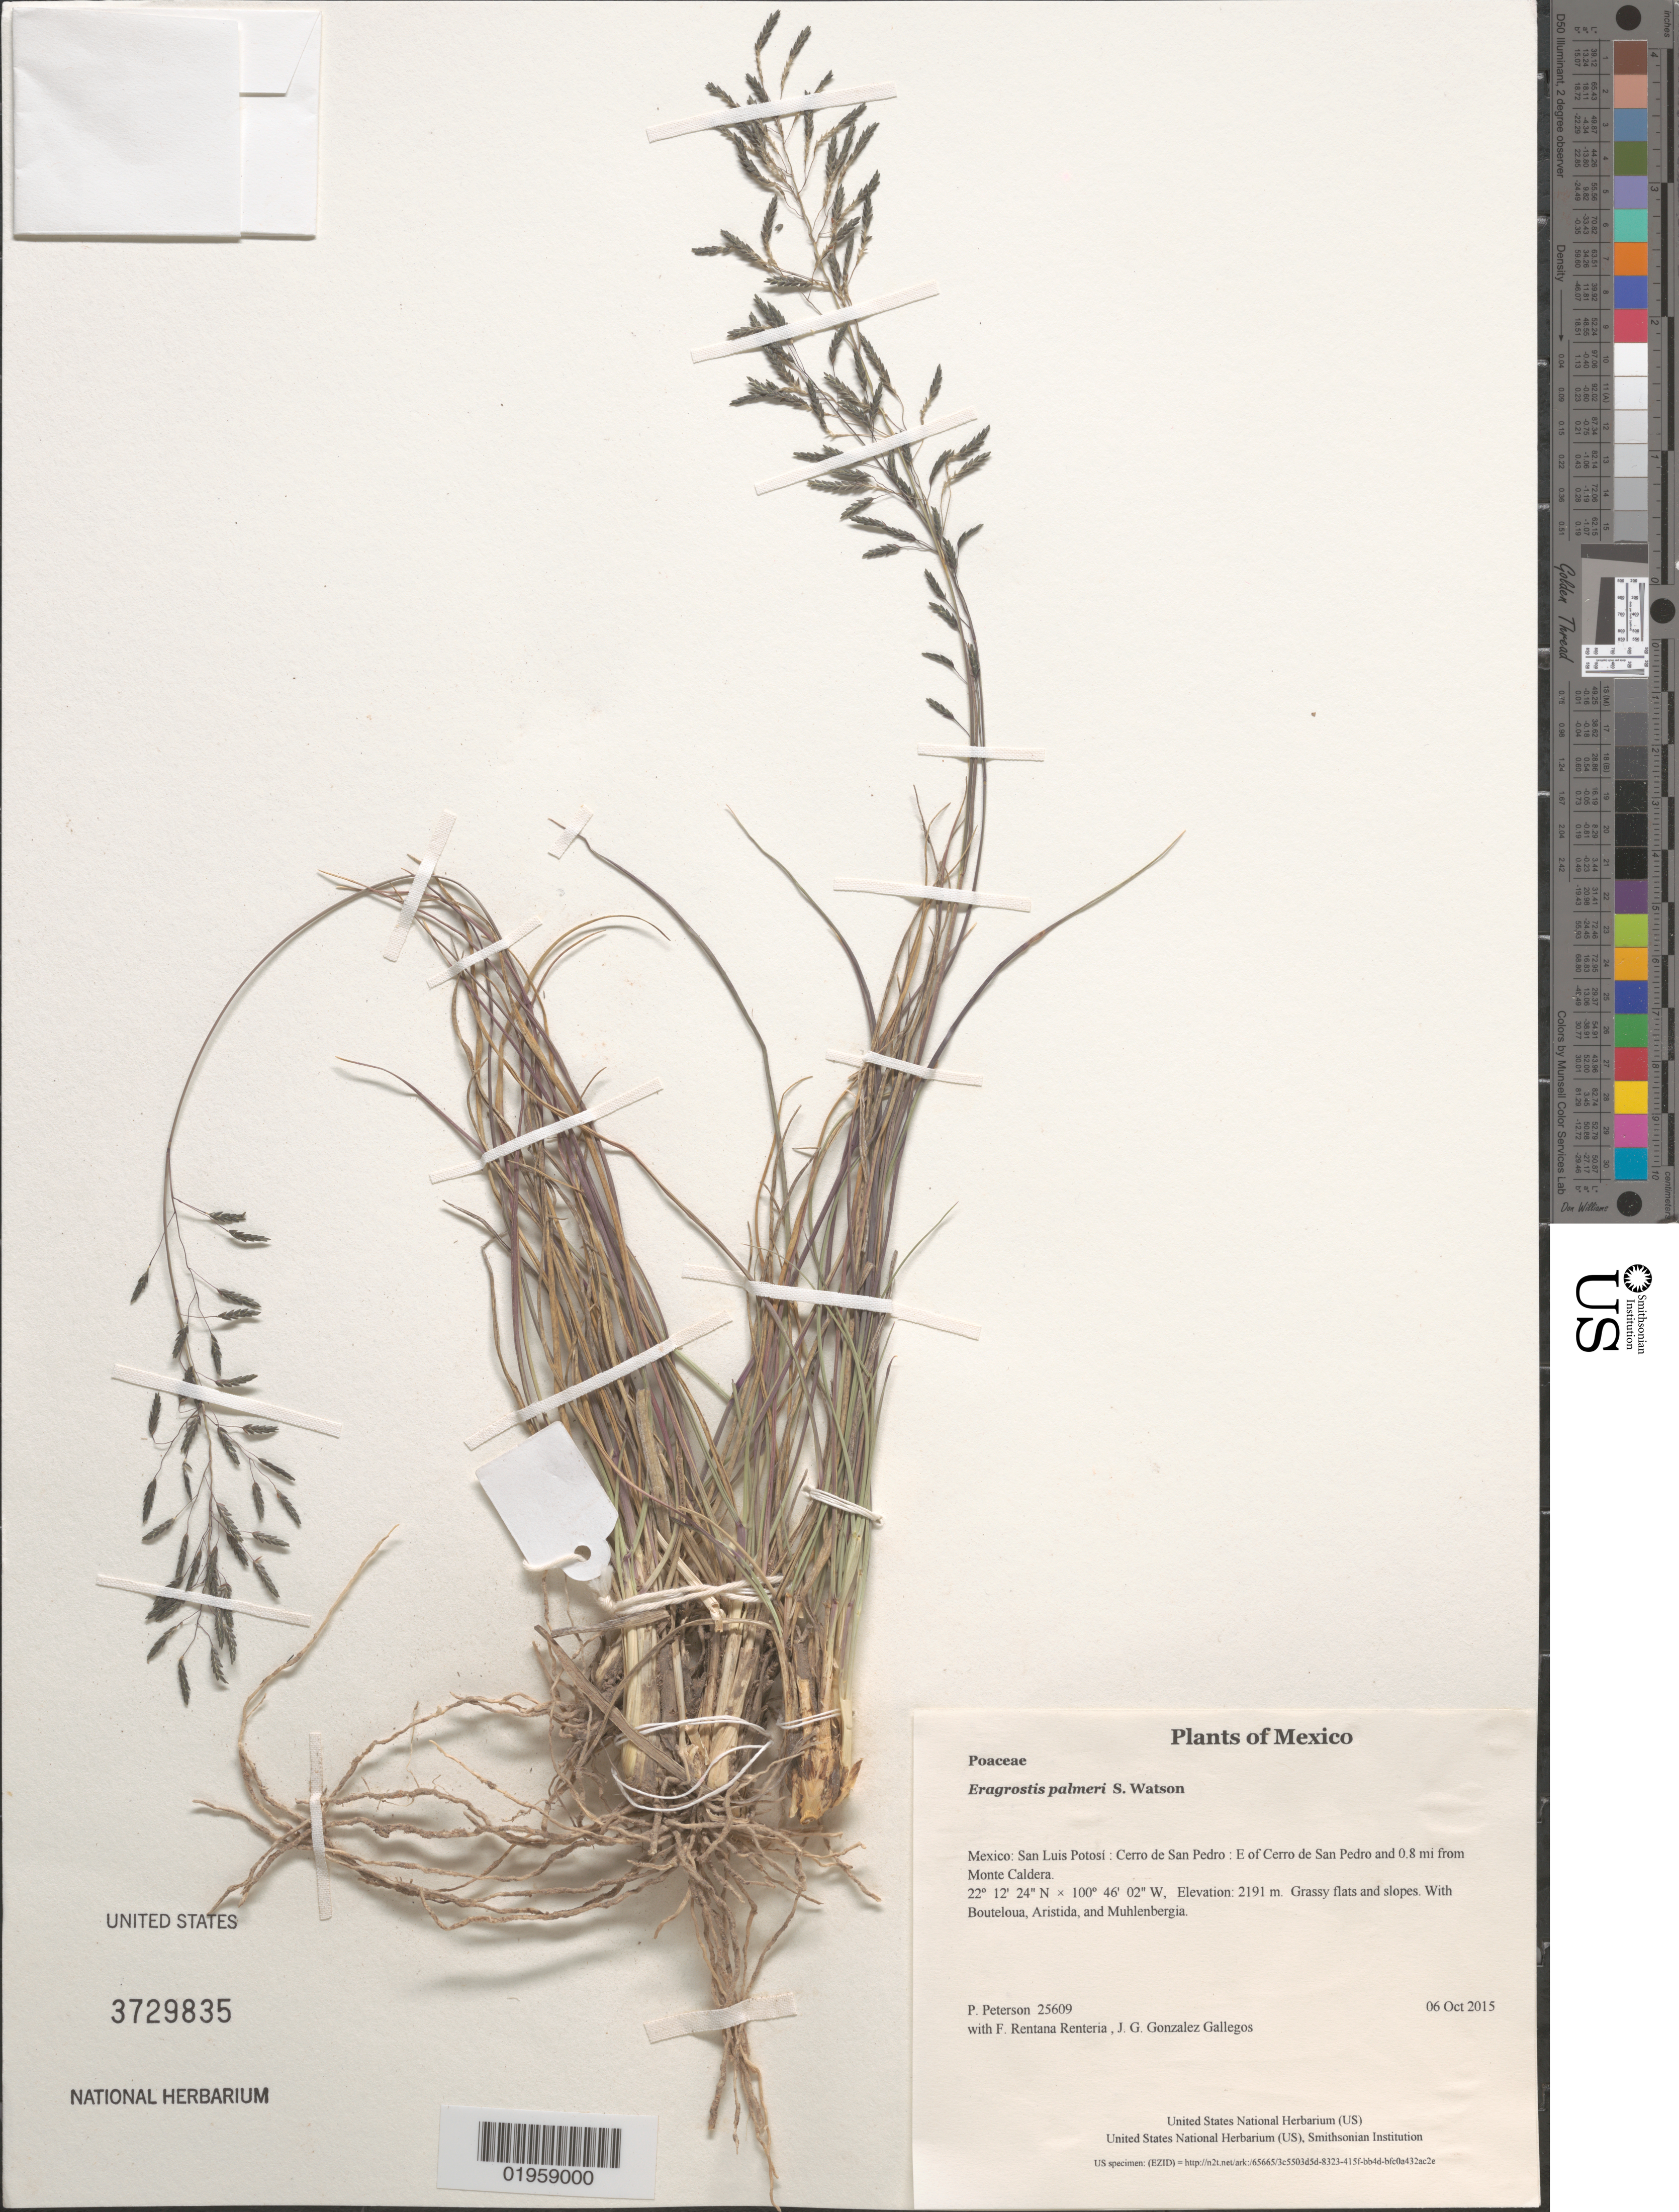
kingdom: Plantae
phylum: Tracheophyta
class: Liliopsida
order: Poales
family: Poaceae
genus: Eragrostis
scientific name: Eragrostis palmeri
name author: S. Watson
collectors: P. M. Peterson, F. Rentana Renteria & J. G. Gonzalez Gallegos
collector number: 25609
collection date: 2015-10-06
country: Mexico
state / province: San Luis Potosí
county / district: Cerro de San Pedro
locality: E of Cerro de San Pedro and 0.8 mi from Monte Caldera.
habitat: Grassy flats and slopes.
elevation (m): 2191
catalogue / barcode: US 3729835